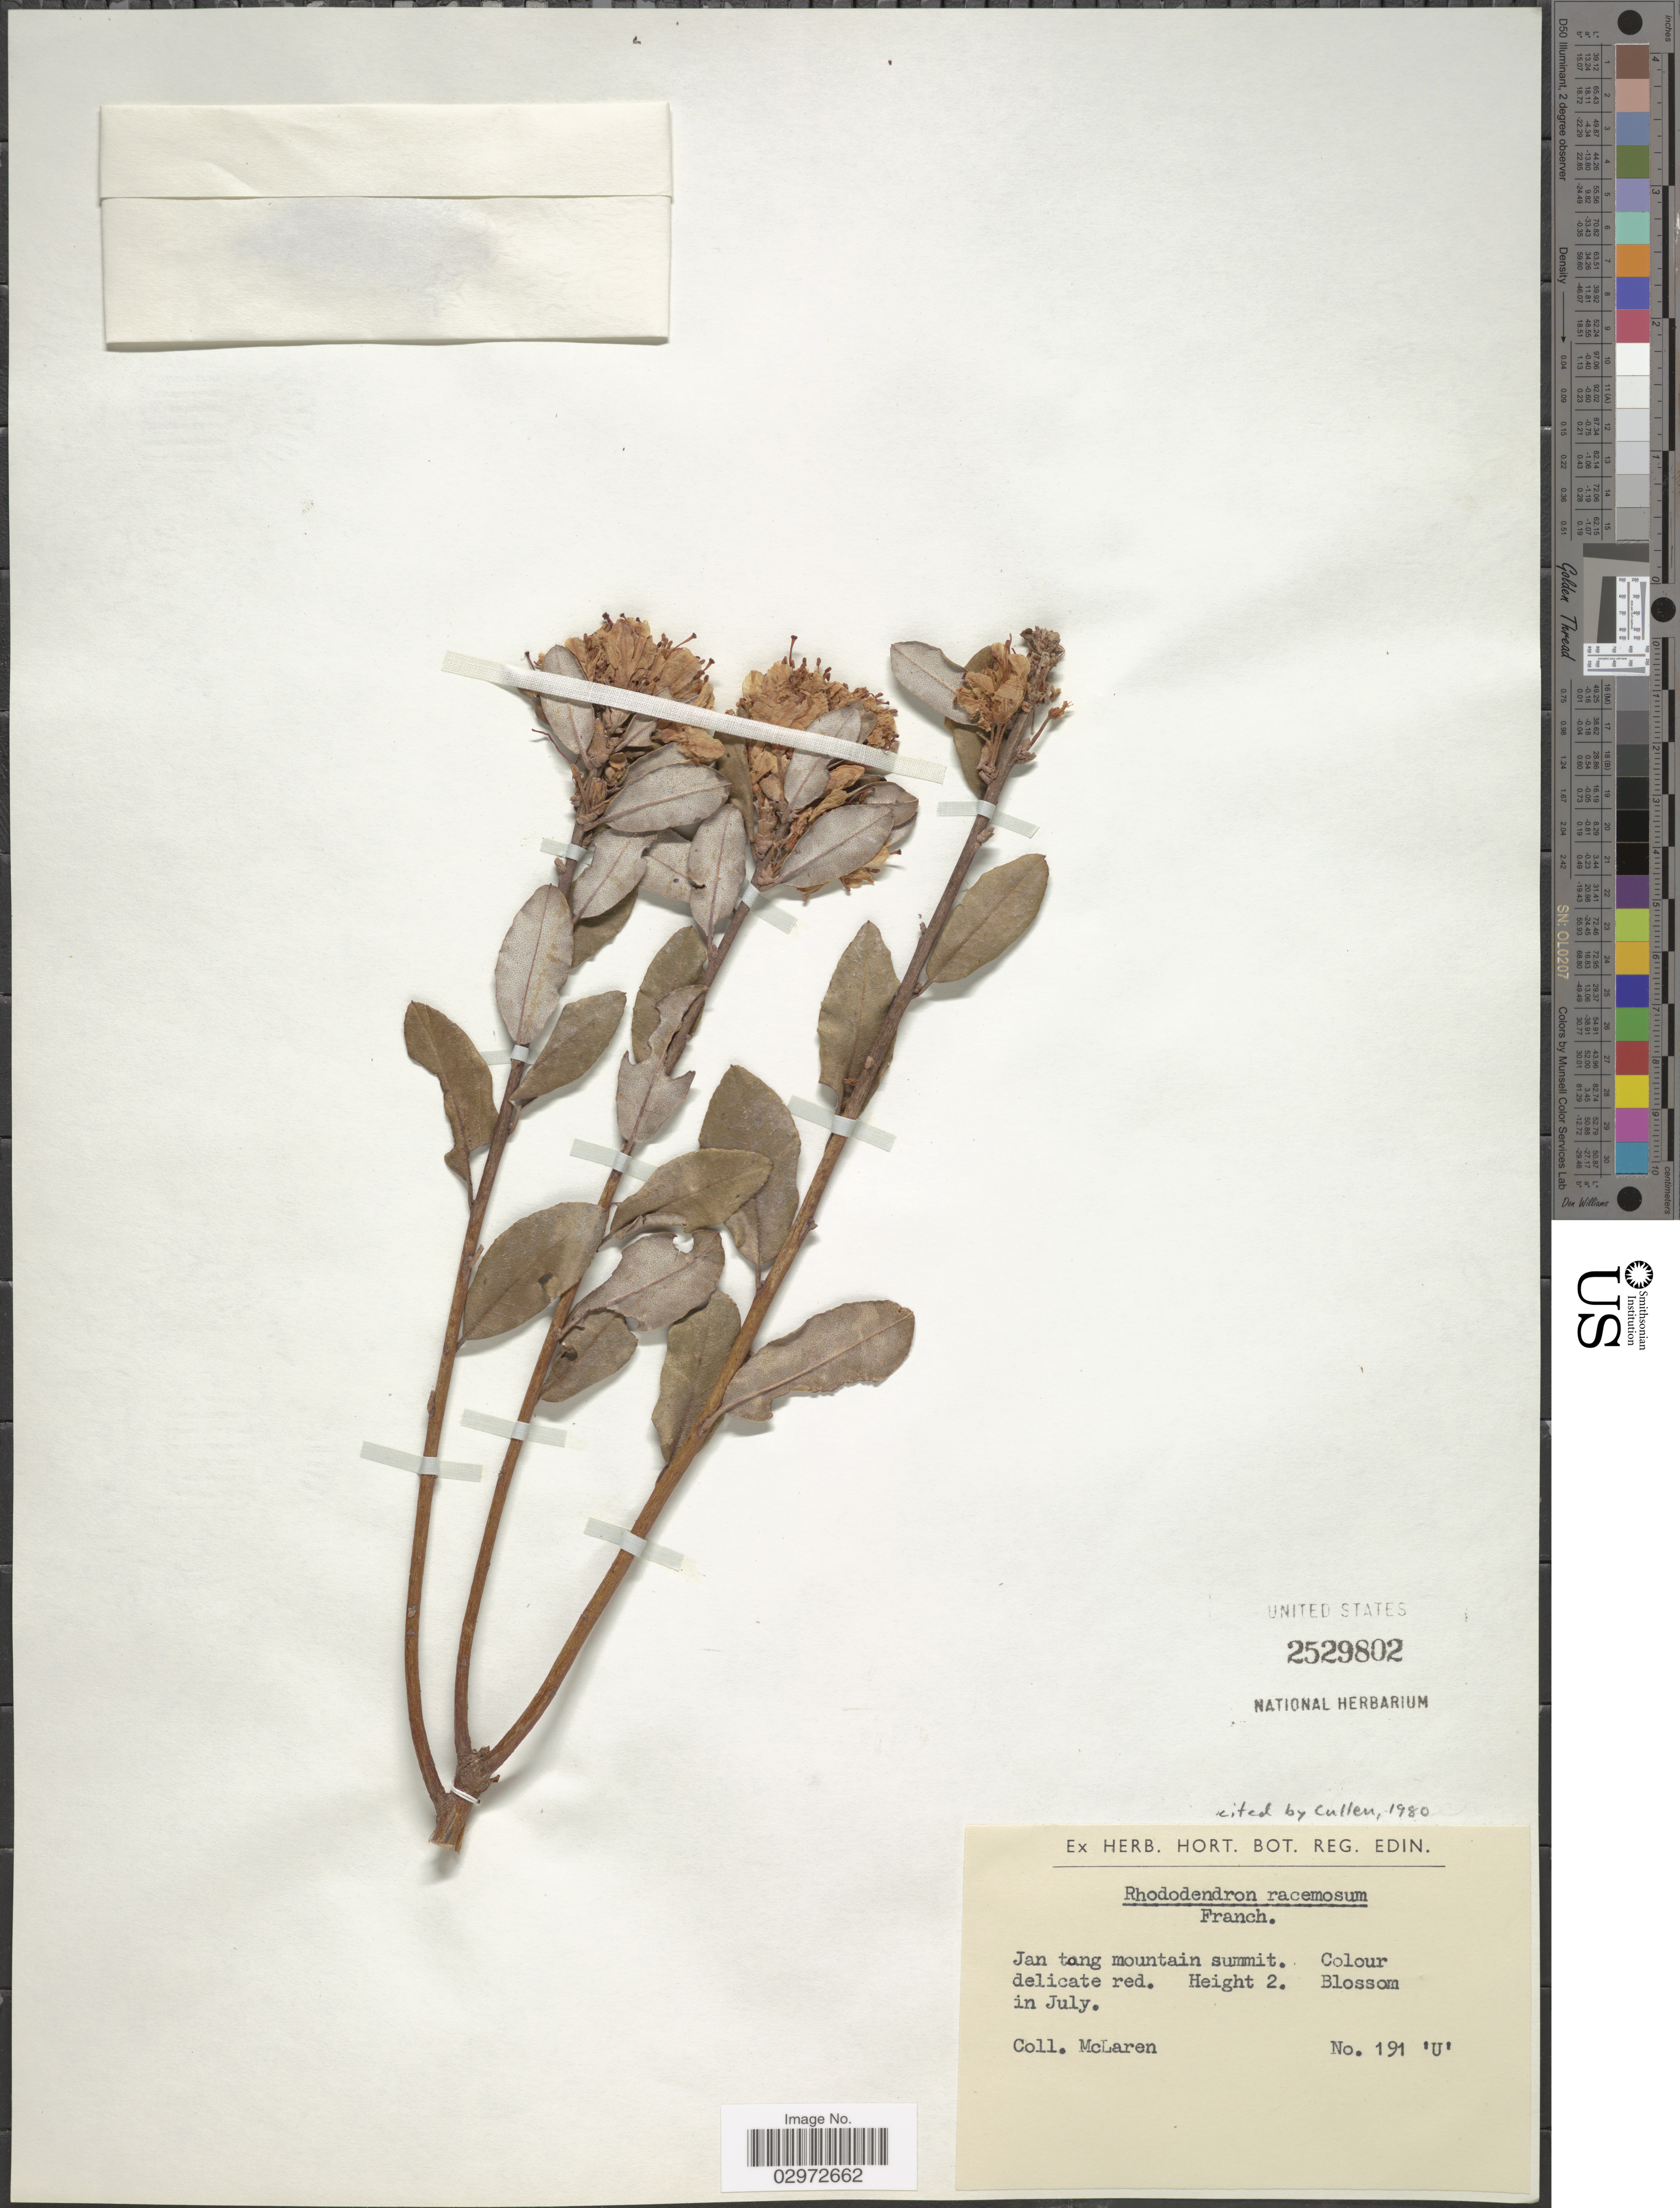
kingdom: Plantae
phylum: Tracheophyta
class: Magnoliopsida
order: Ericales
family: Ericaceae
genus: Rhododendron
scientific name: Rhododendron racemosum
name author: Franch.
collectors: McLaren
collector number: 191 'U'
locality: Jan tong mountain summit.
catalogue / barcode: US 2529802